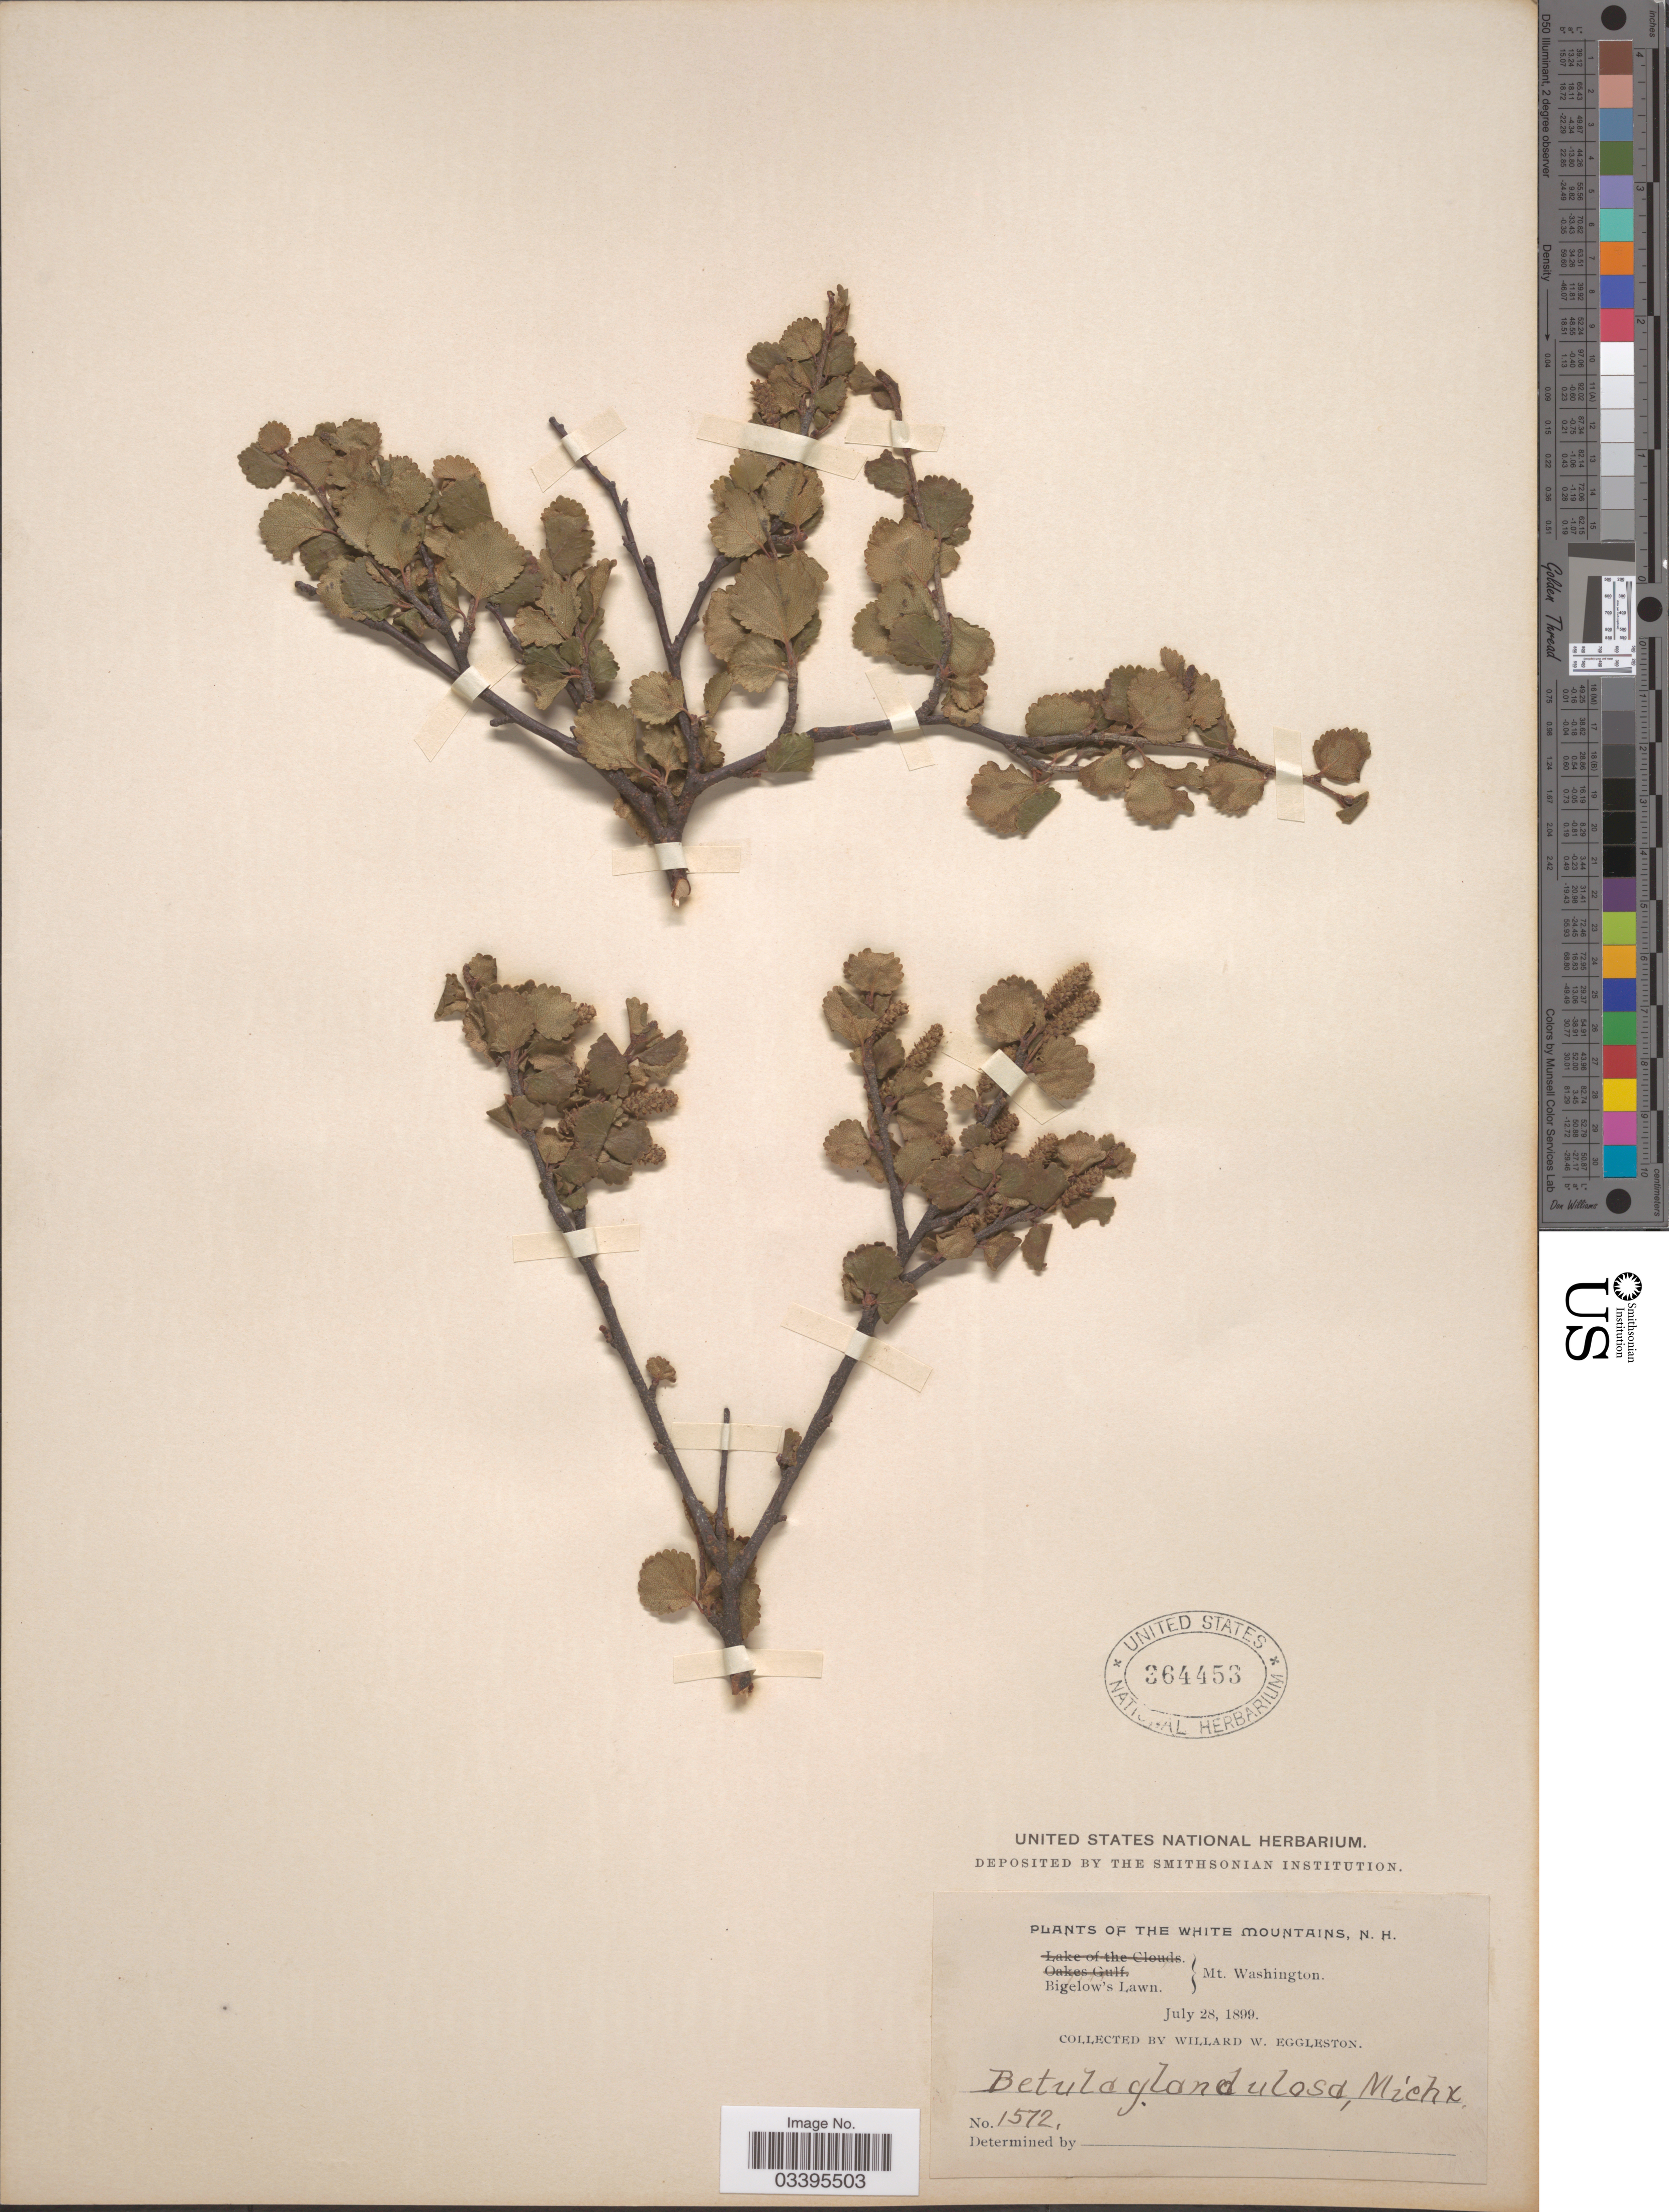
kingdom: Plantae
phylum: Tracheophyta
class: Magnoliopsida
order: Fagales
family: Betulaceae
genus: Betula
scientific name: Betula glandulosa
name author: Michx.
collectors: W. W. Eggleston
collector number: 1572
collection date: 1899-07-28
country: United States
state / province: New Hampshire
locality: The White Mountains. Bigelow's Lawn. Mt. Washington.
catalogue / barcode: US 364453